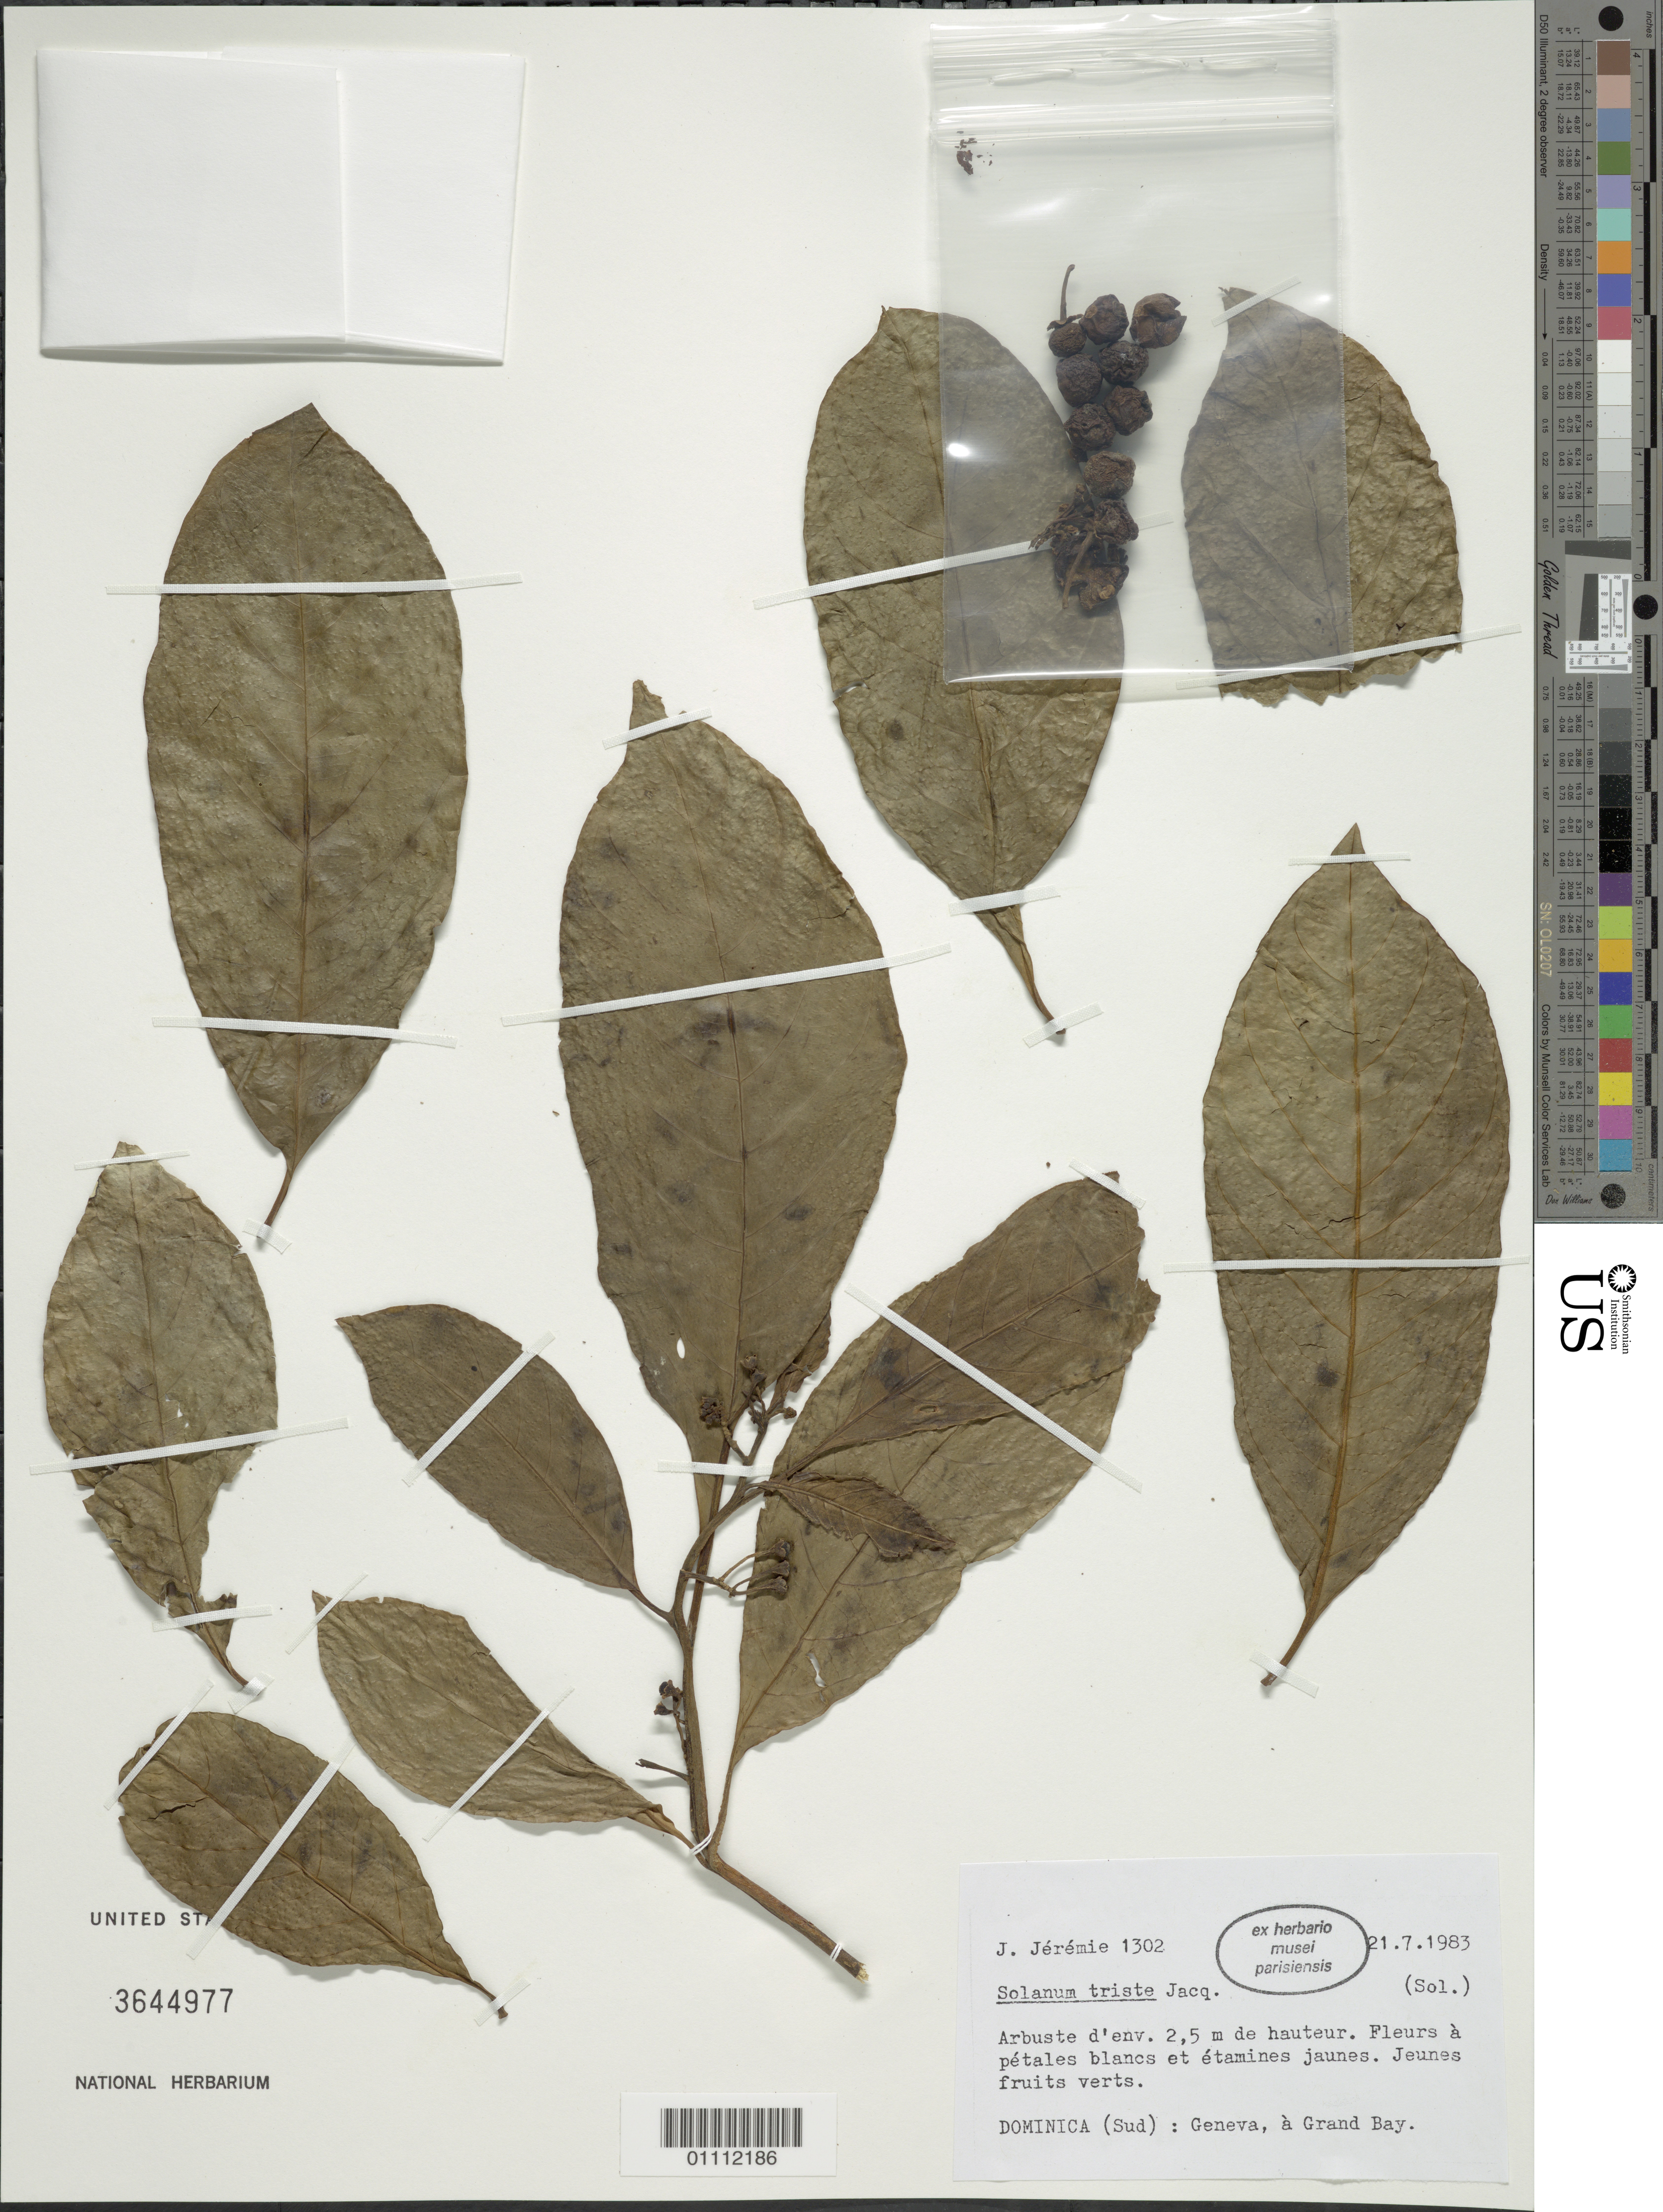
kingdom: Plantae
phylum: Tracheophyta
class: Magnoliopsida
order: Solanales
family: Solanaceae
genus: Solanum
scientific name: Solanum triste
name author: Jacq.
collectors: J. Jérémie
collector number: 1302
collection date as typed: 21 Jul 1983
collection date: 1983-07-21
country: Dominica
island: Dominica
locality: Geneva, à Grand Bay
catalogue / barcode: US 3644977